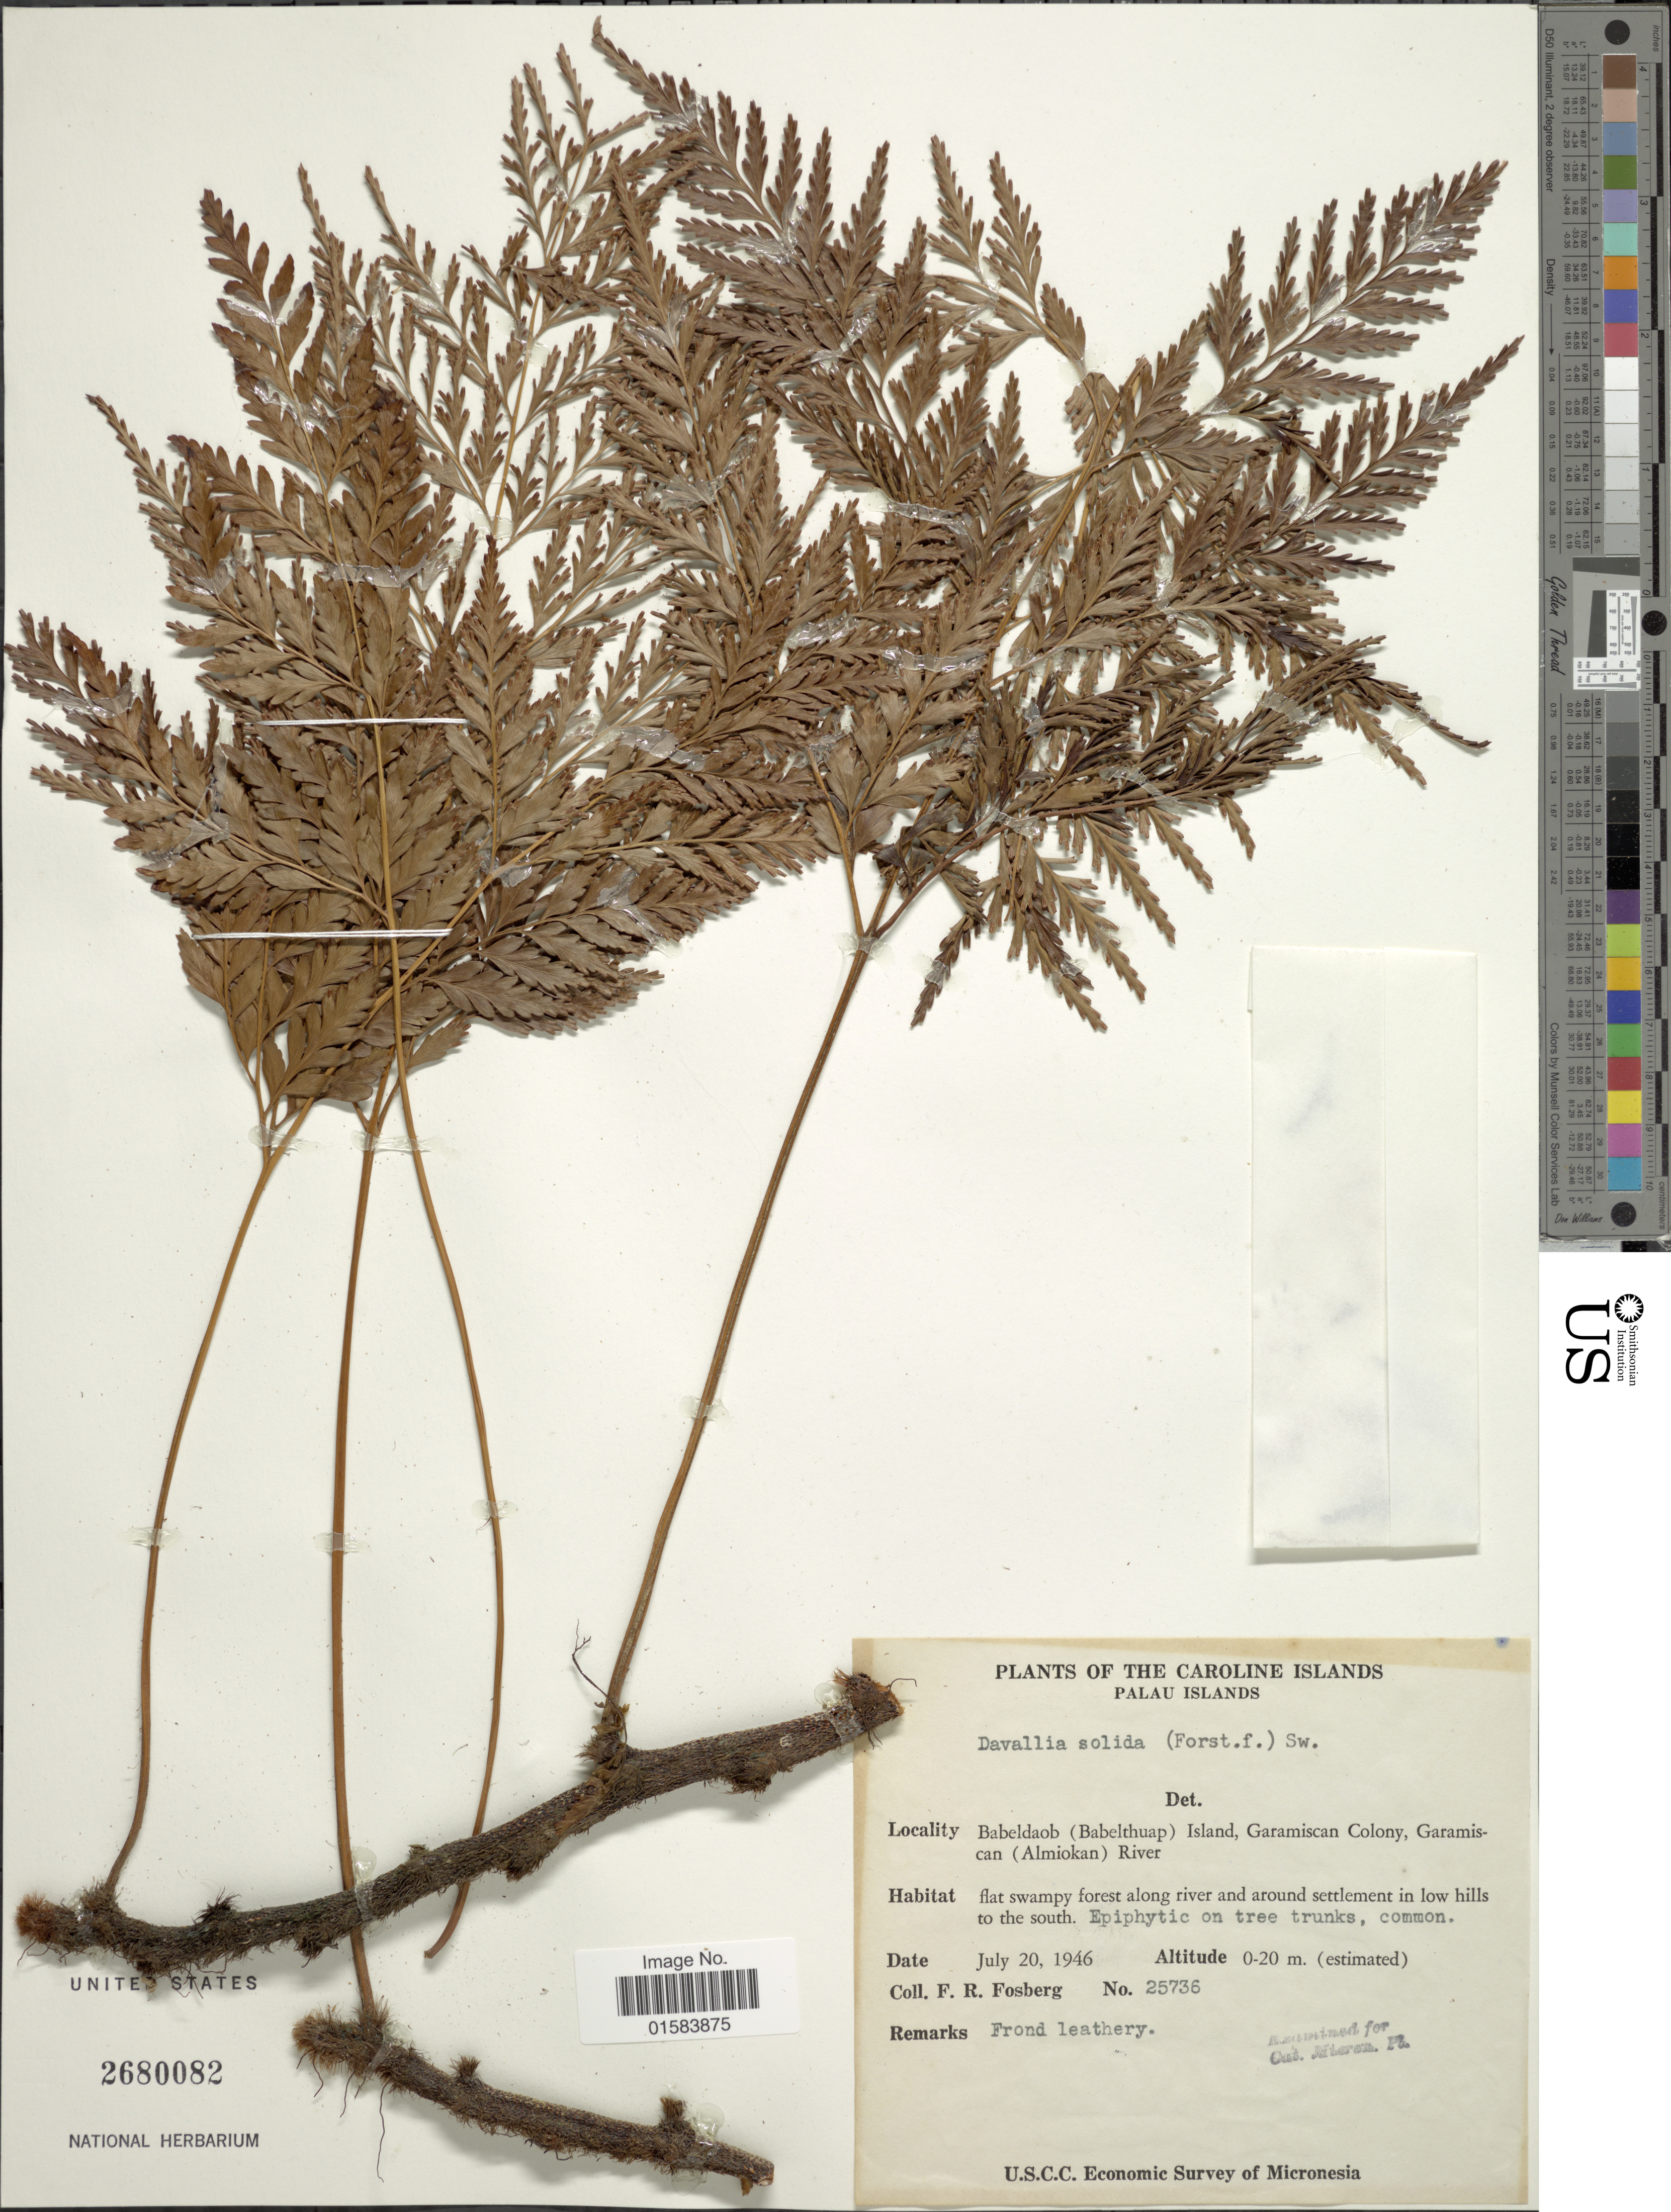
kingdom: Plantae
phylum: Tracheophyta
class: Polypodiopsida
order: Polypodiales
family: Davalliaceae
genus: Davallia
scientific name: Davallia solida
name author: (G. Forst.) Sw.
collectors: F. R. Fosberg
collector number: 25736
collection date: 1946-07-20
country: Palau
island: Babeldaob [Babelthuap]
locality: The Caroline Islands, Palau Islands, Babeldaob (Babelthuap) Island, Garamiscan Colony, Garamiscan (Almiokan) River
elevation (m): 0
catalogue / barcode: US 2680082